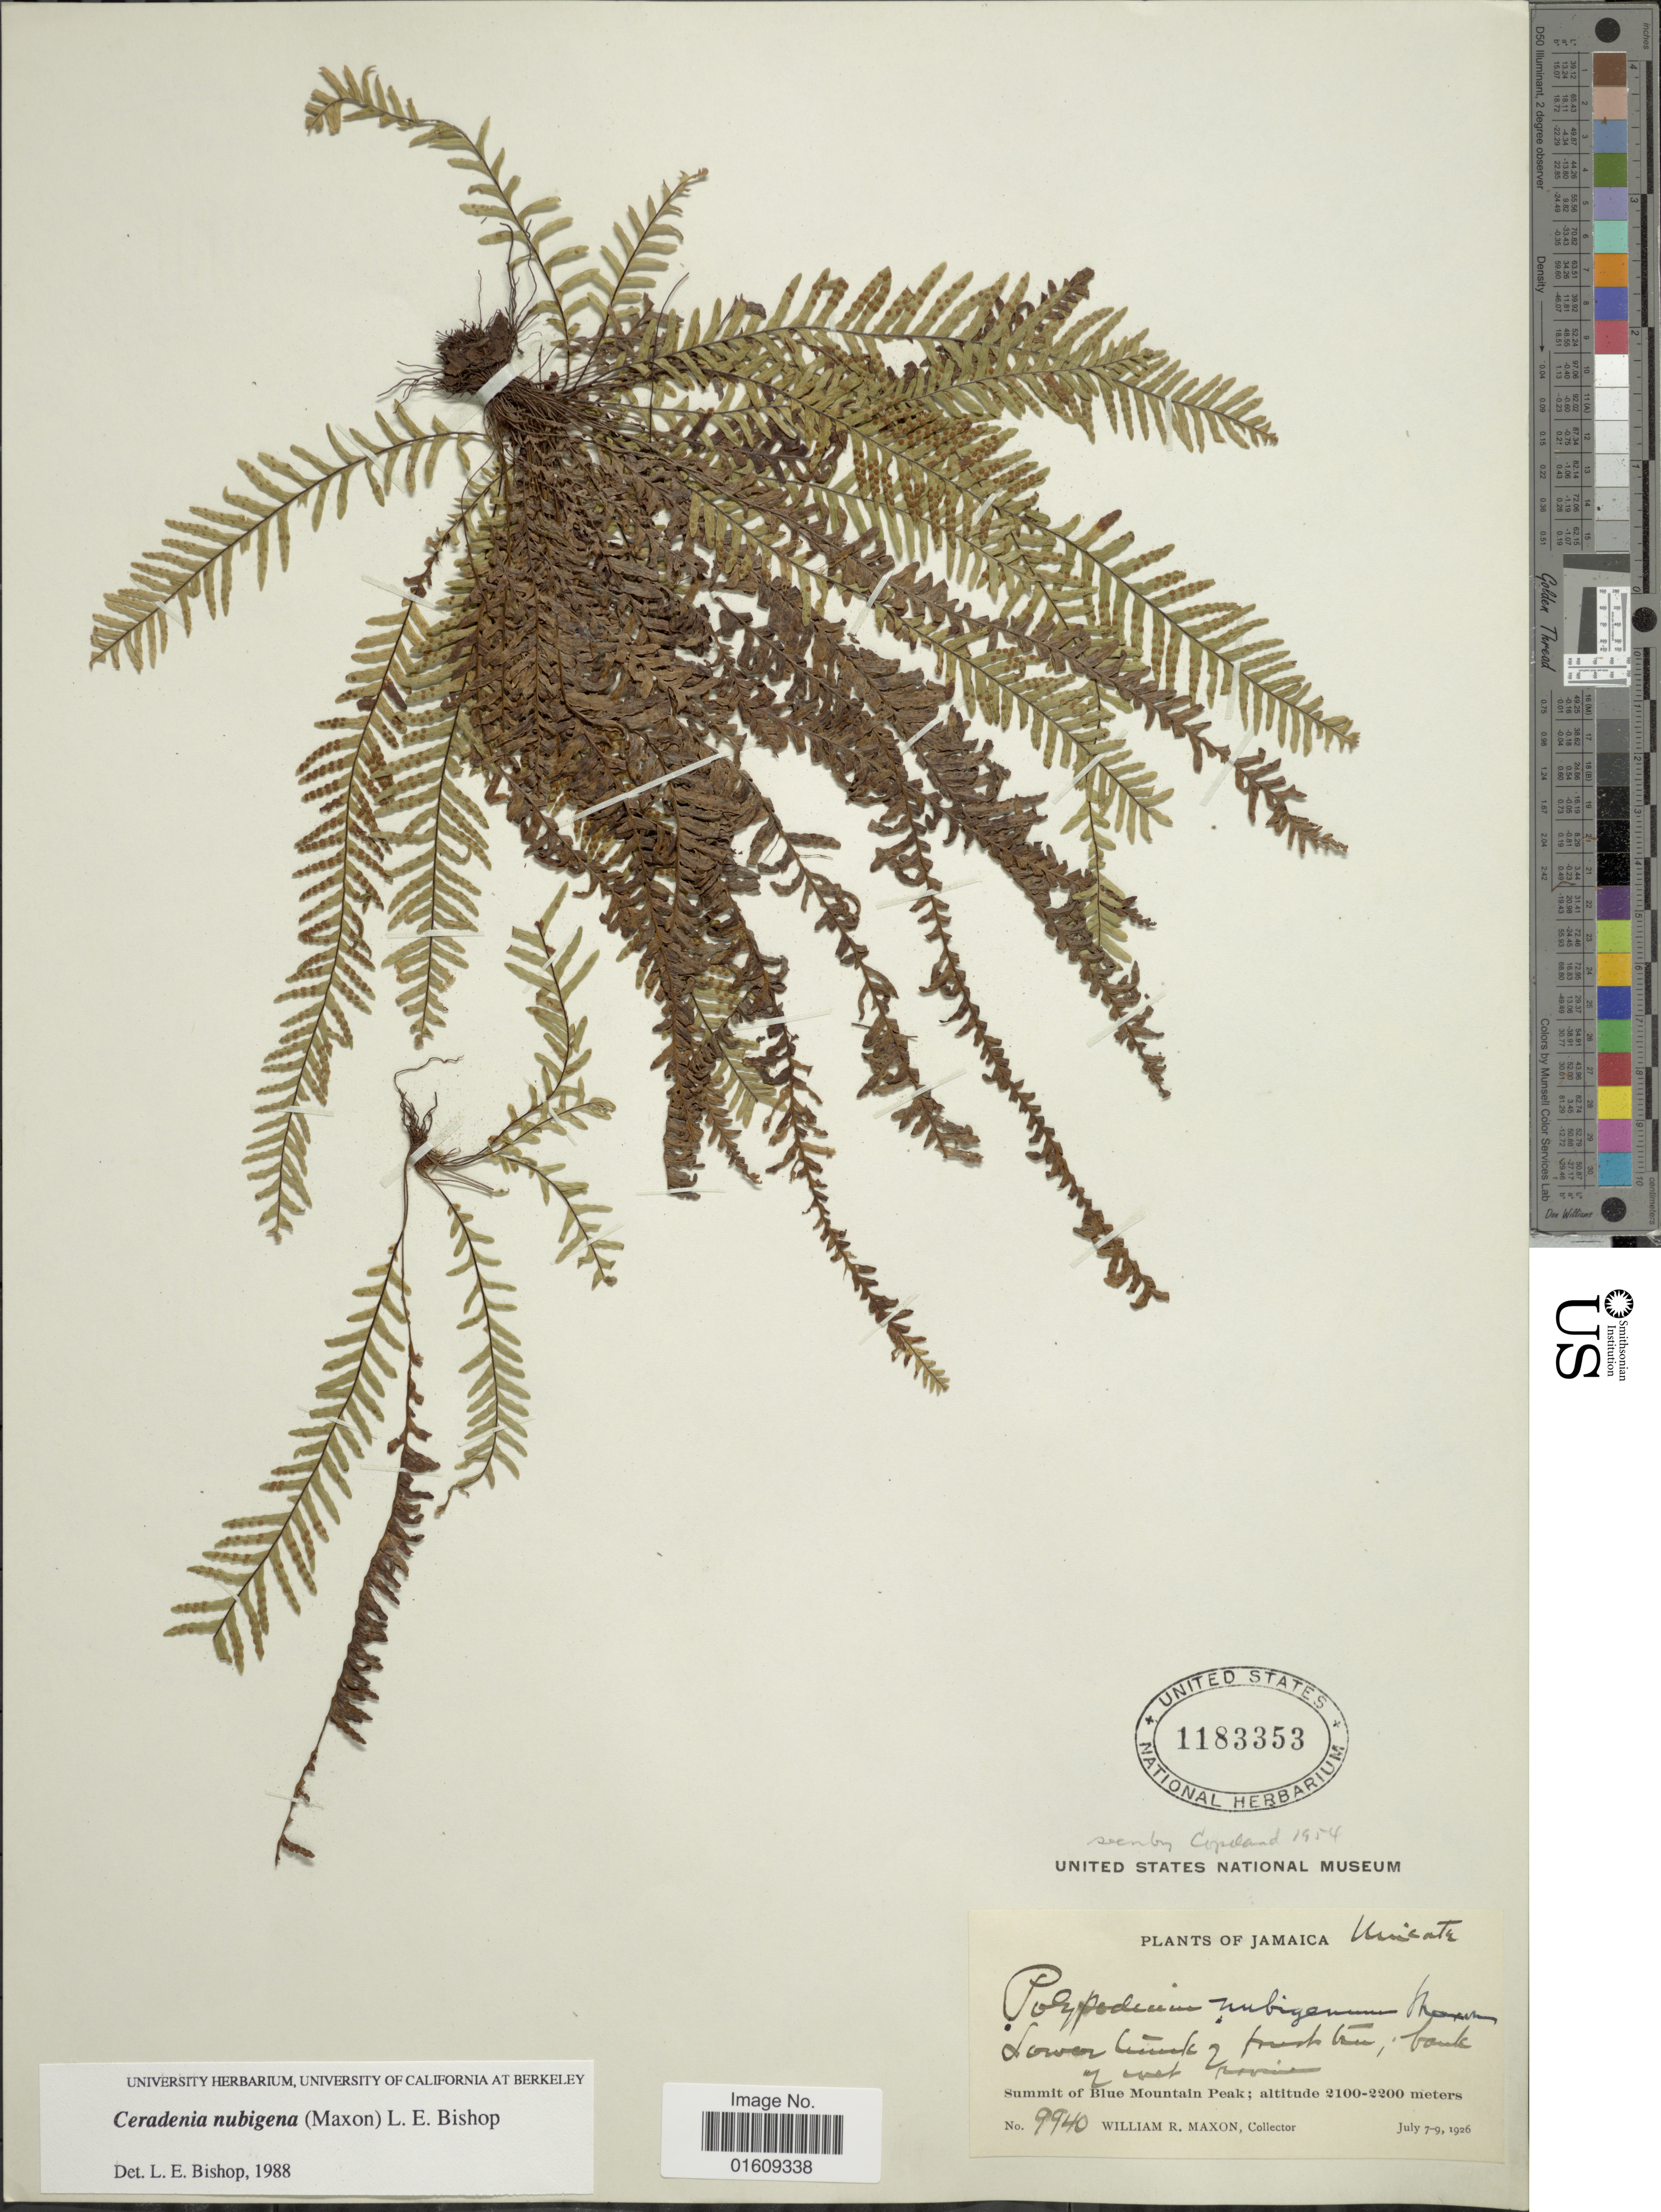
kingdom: Plantae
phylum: Tracheophyta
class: Polypodiopsida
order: Polypodiales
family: Polypodiaceae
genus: Ceradenia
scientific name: Ceradenia nubigena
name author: (Maxon) L.E. Bishop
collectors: W. R. Maxon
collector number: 9940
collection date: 1926-07-07/1926-07-09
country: Jamaica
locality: Jamaica, Summit of Blue Mountain Peak.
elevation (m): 2100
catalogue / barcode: US 1183353